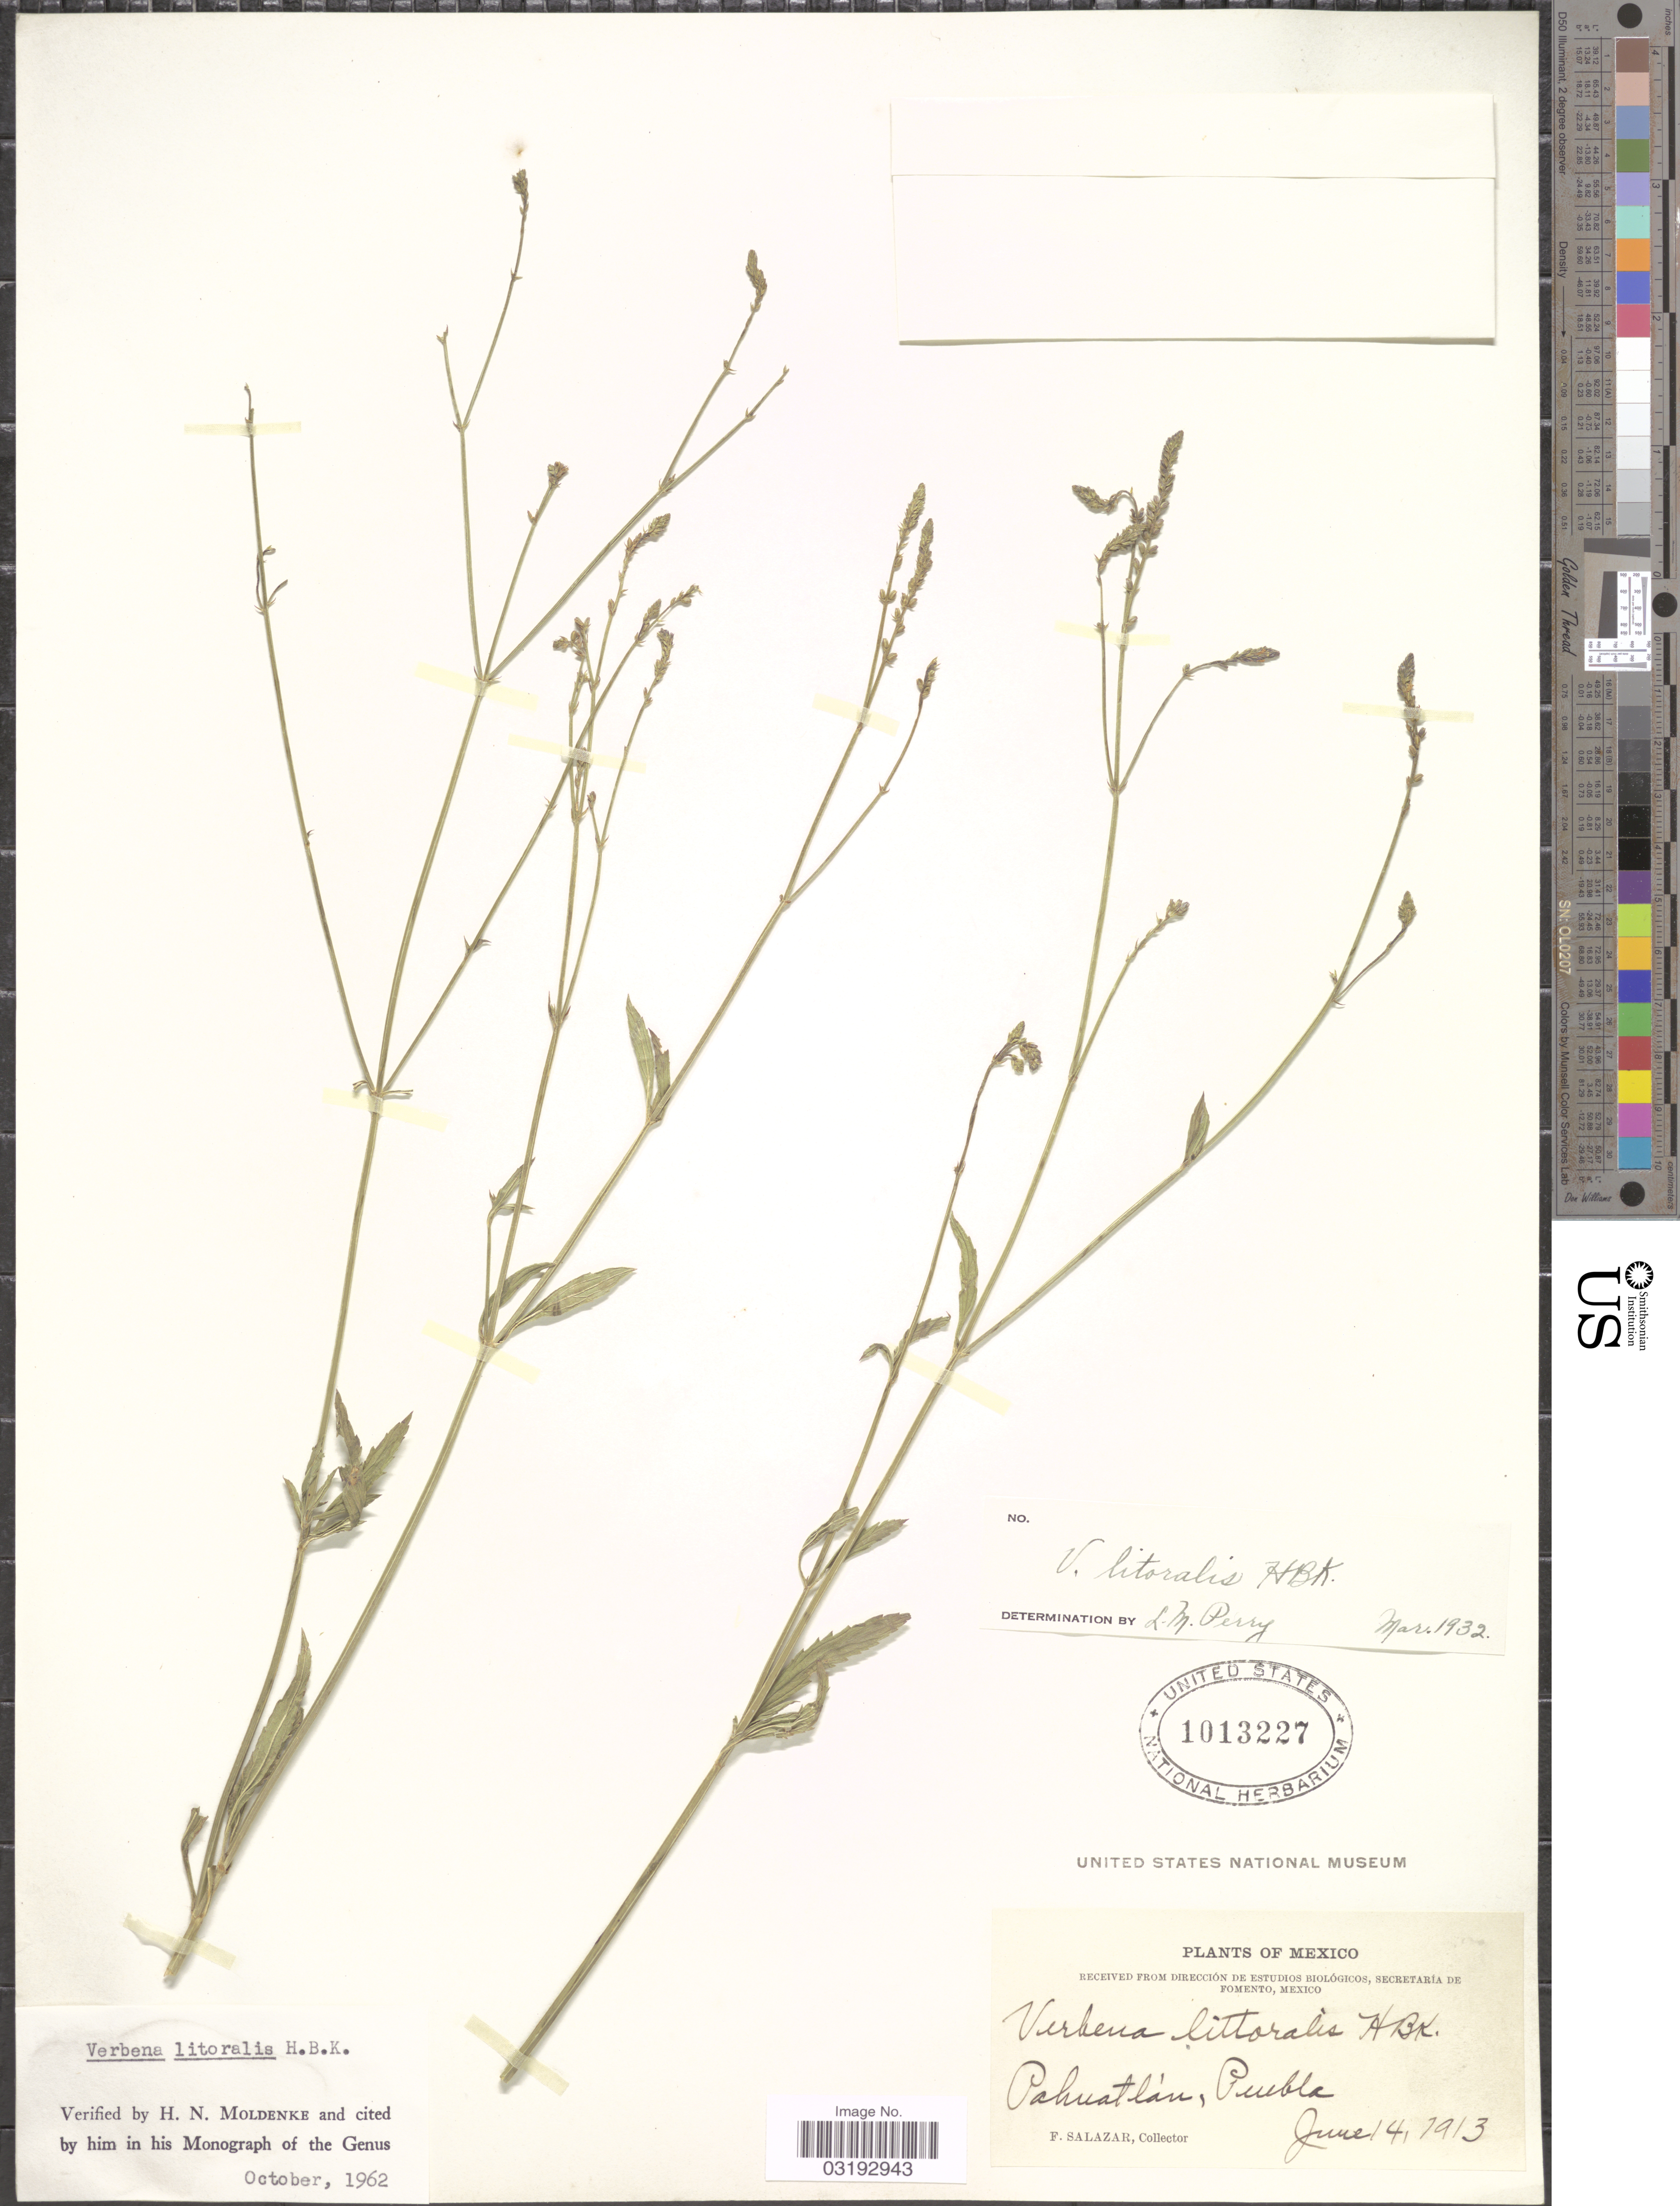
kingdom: Plantae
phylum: Tracheophyta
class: Magnoliopsida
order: Lamiales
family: Verbenaceae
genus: Verbena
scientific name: Verbena litoralis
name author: Kunth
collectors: F. Salazar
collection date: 1913-06-14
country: Mexico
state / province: Puebla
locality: Pahuatlàn.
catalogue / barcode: US 1013227